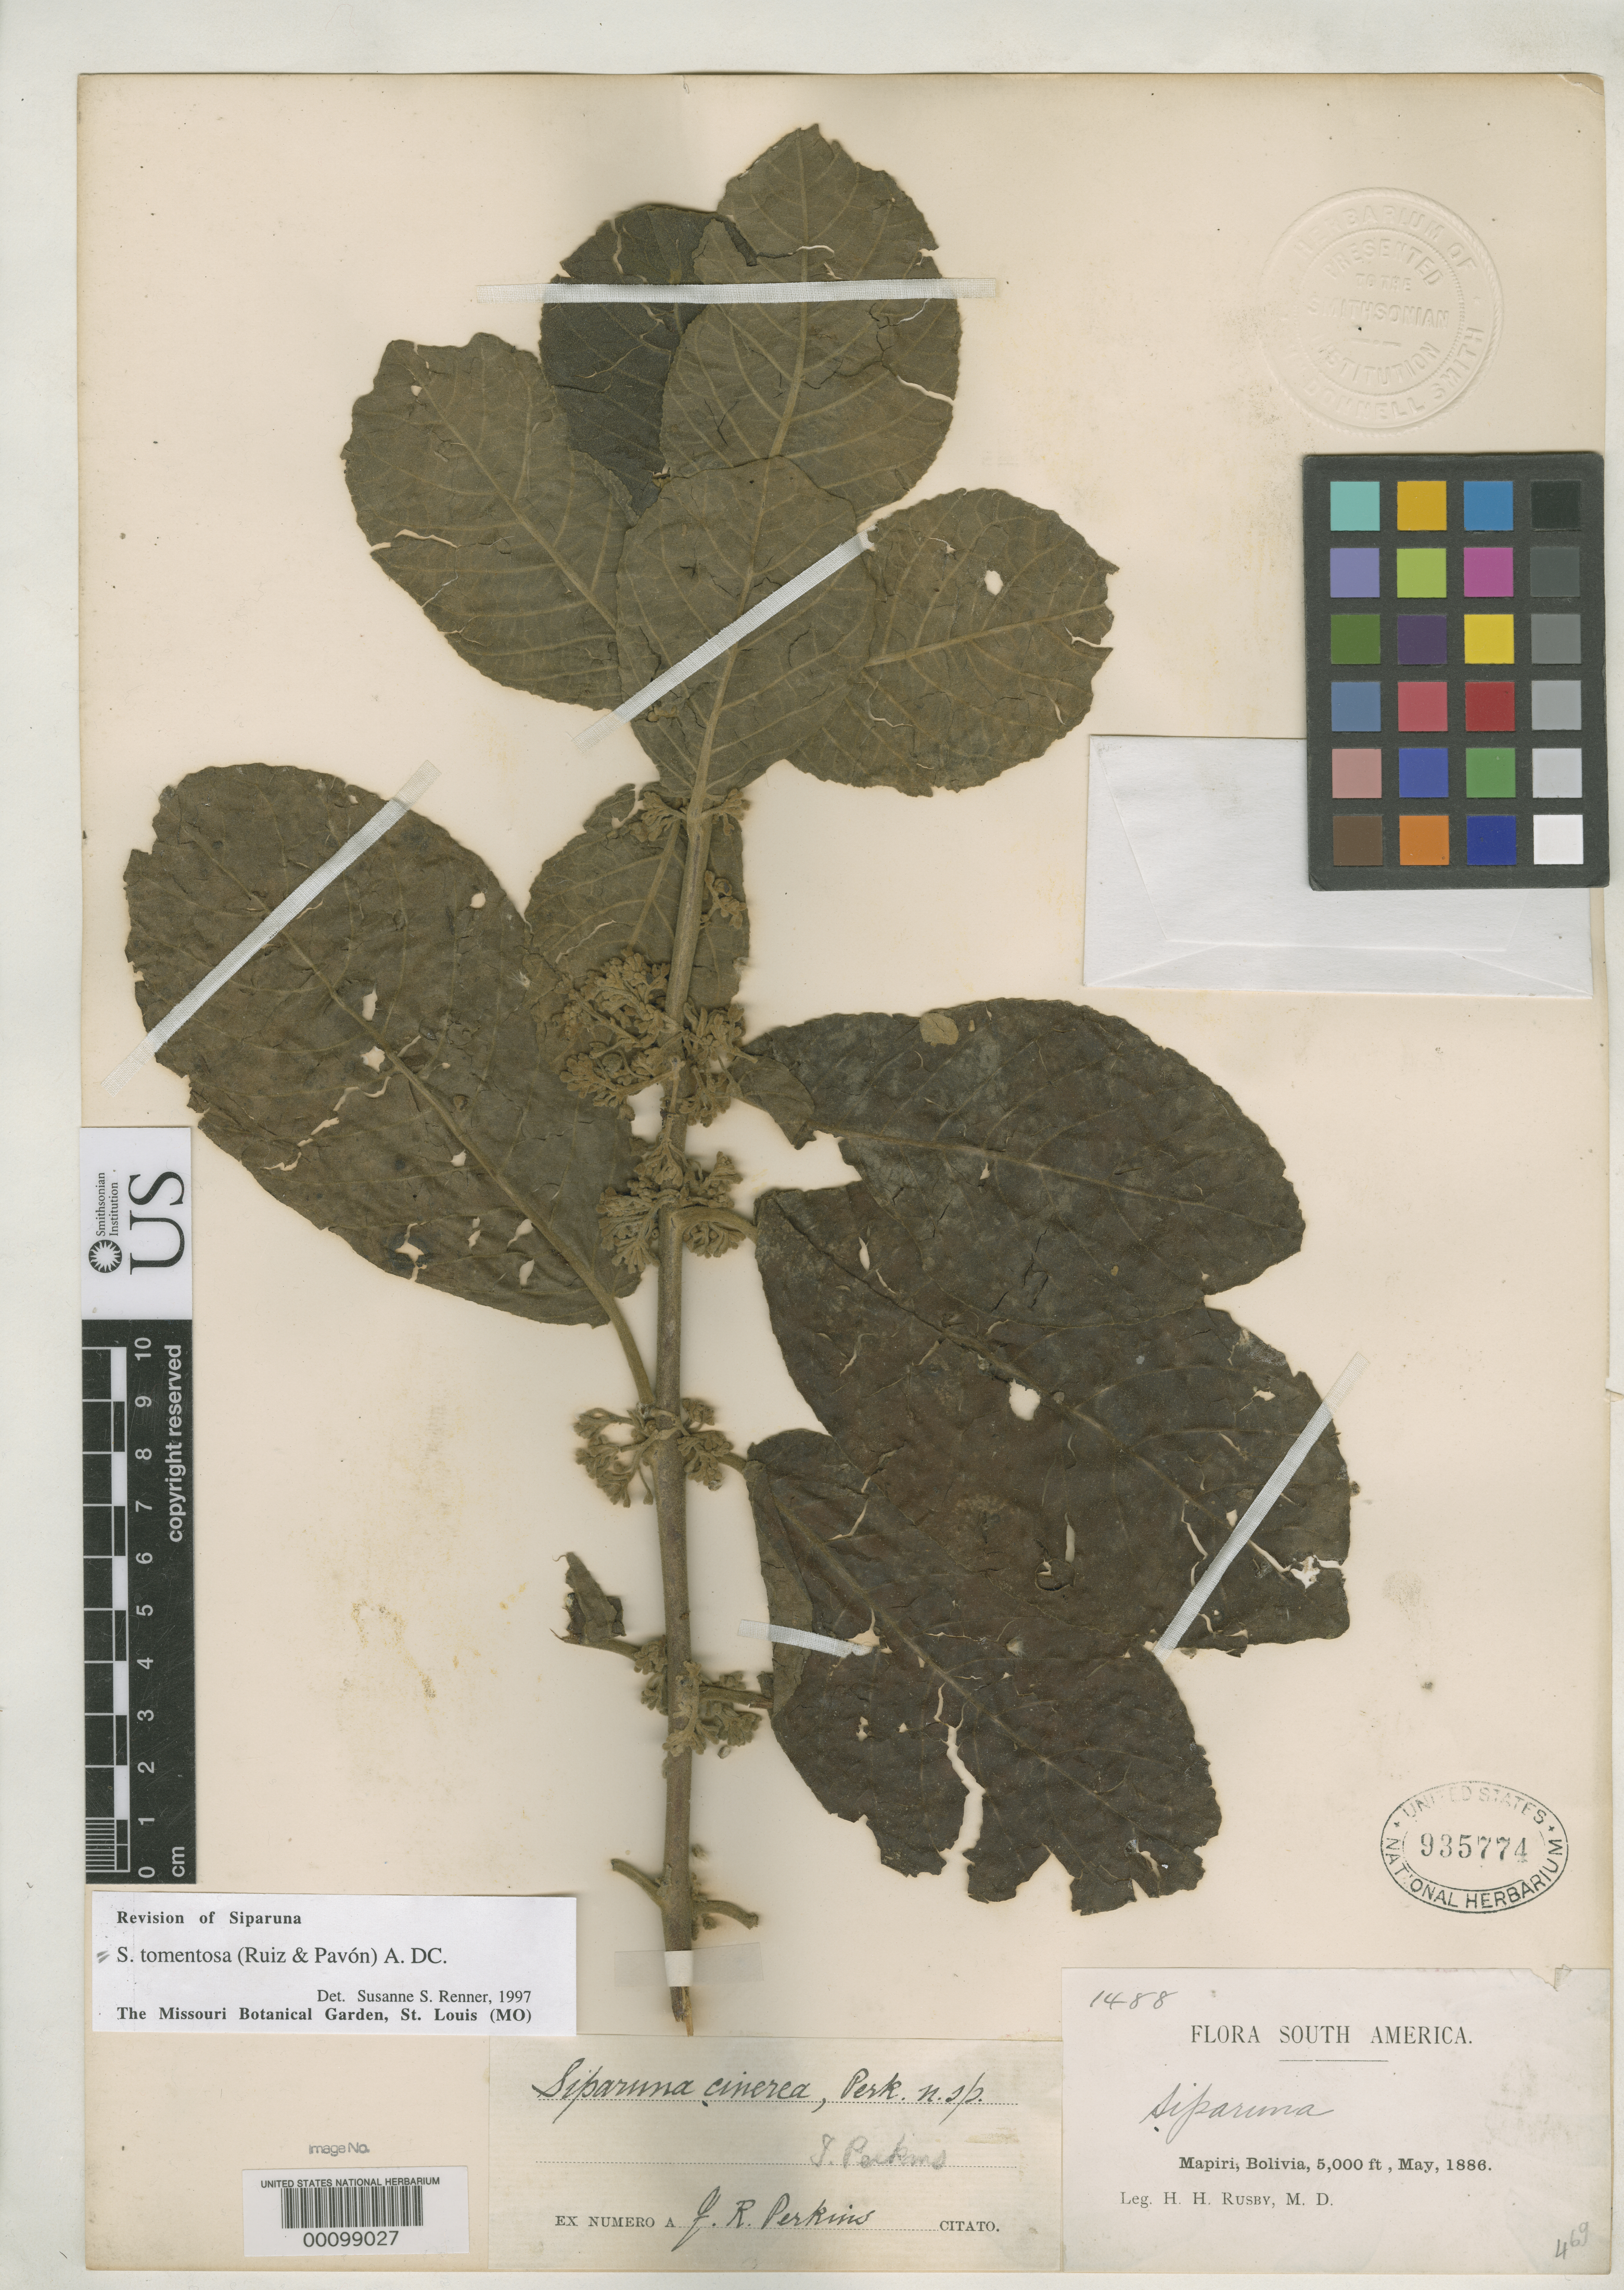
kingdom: Plantae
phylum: Tracheophyta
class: Magnoliopsida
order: Laurales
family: Siparunaceae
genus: Siparuna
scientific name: Siparuna cinerea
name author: Perkins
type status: Isotype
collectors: H. H. Rusby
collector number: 1488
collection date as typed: May, 1886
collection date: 1886-05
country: Bolivia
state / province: La Páz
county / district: Larecaja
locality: Mapiri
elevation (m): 1524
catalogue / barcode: US 935774